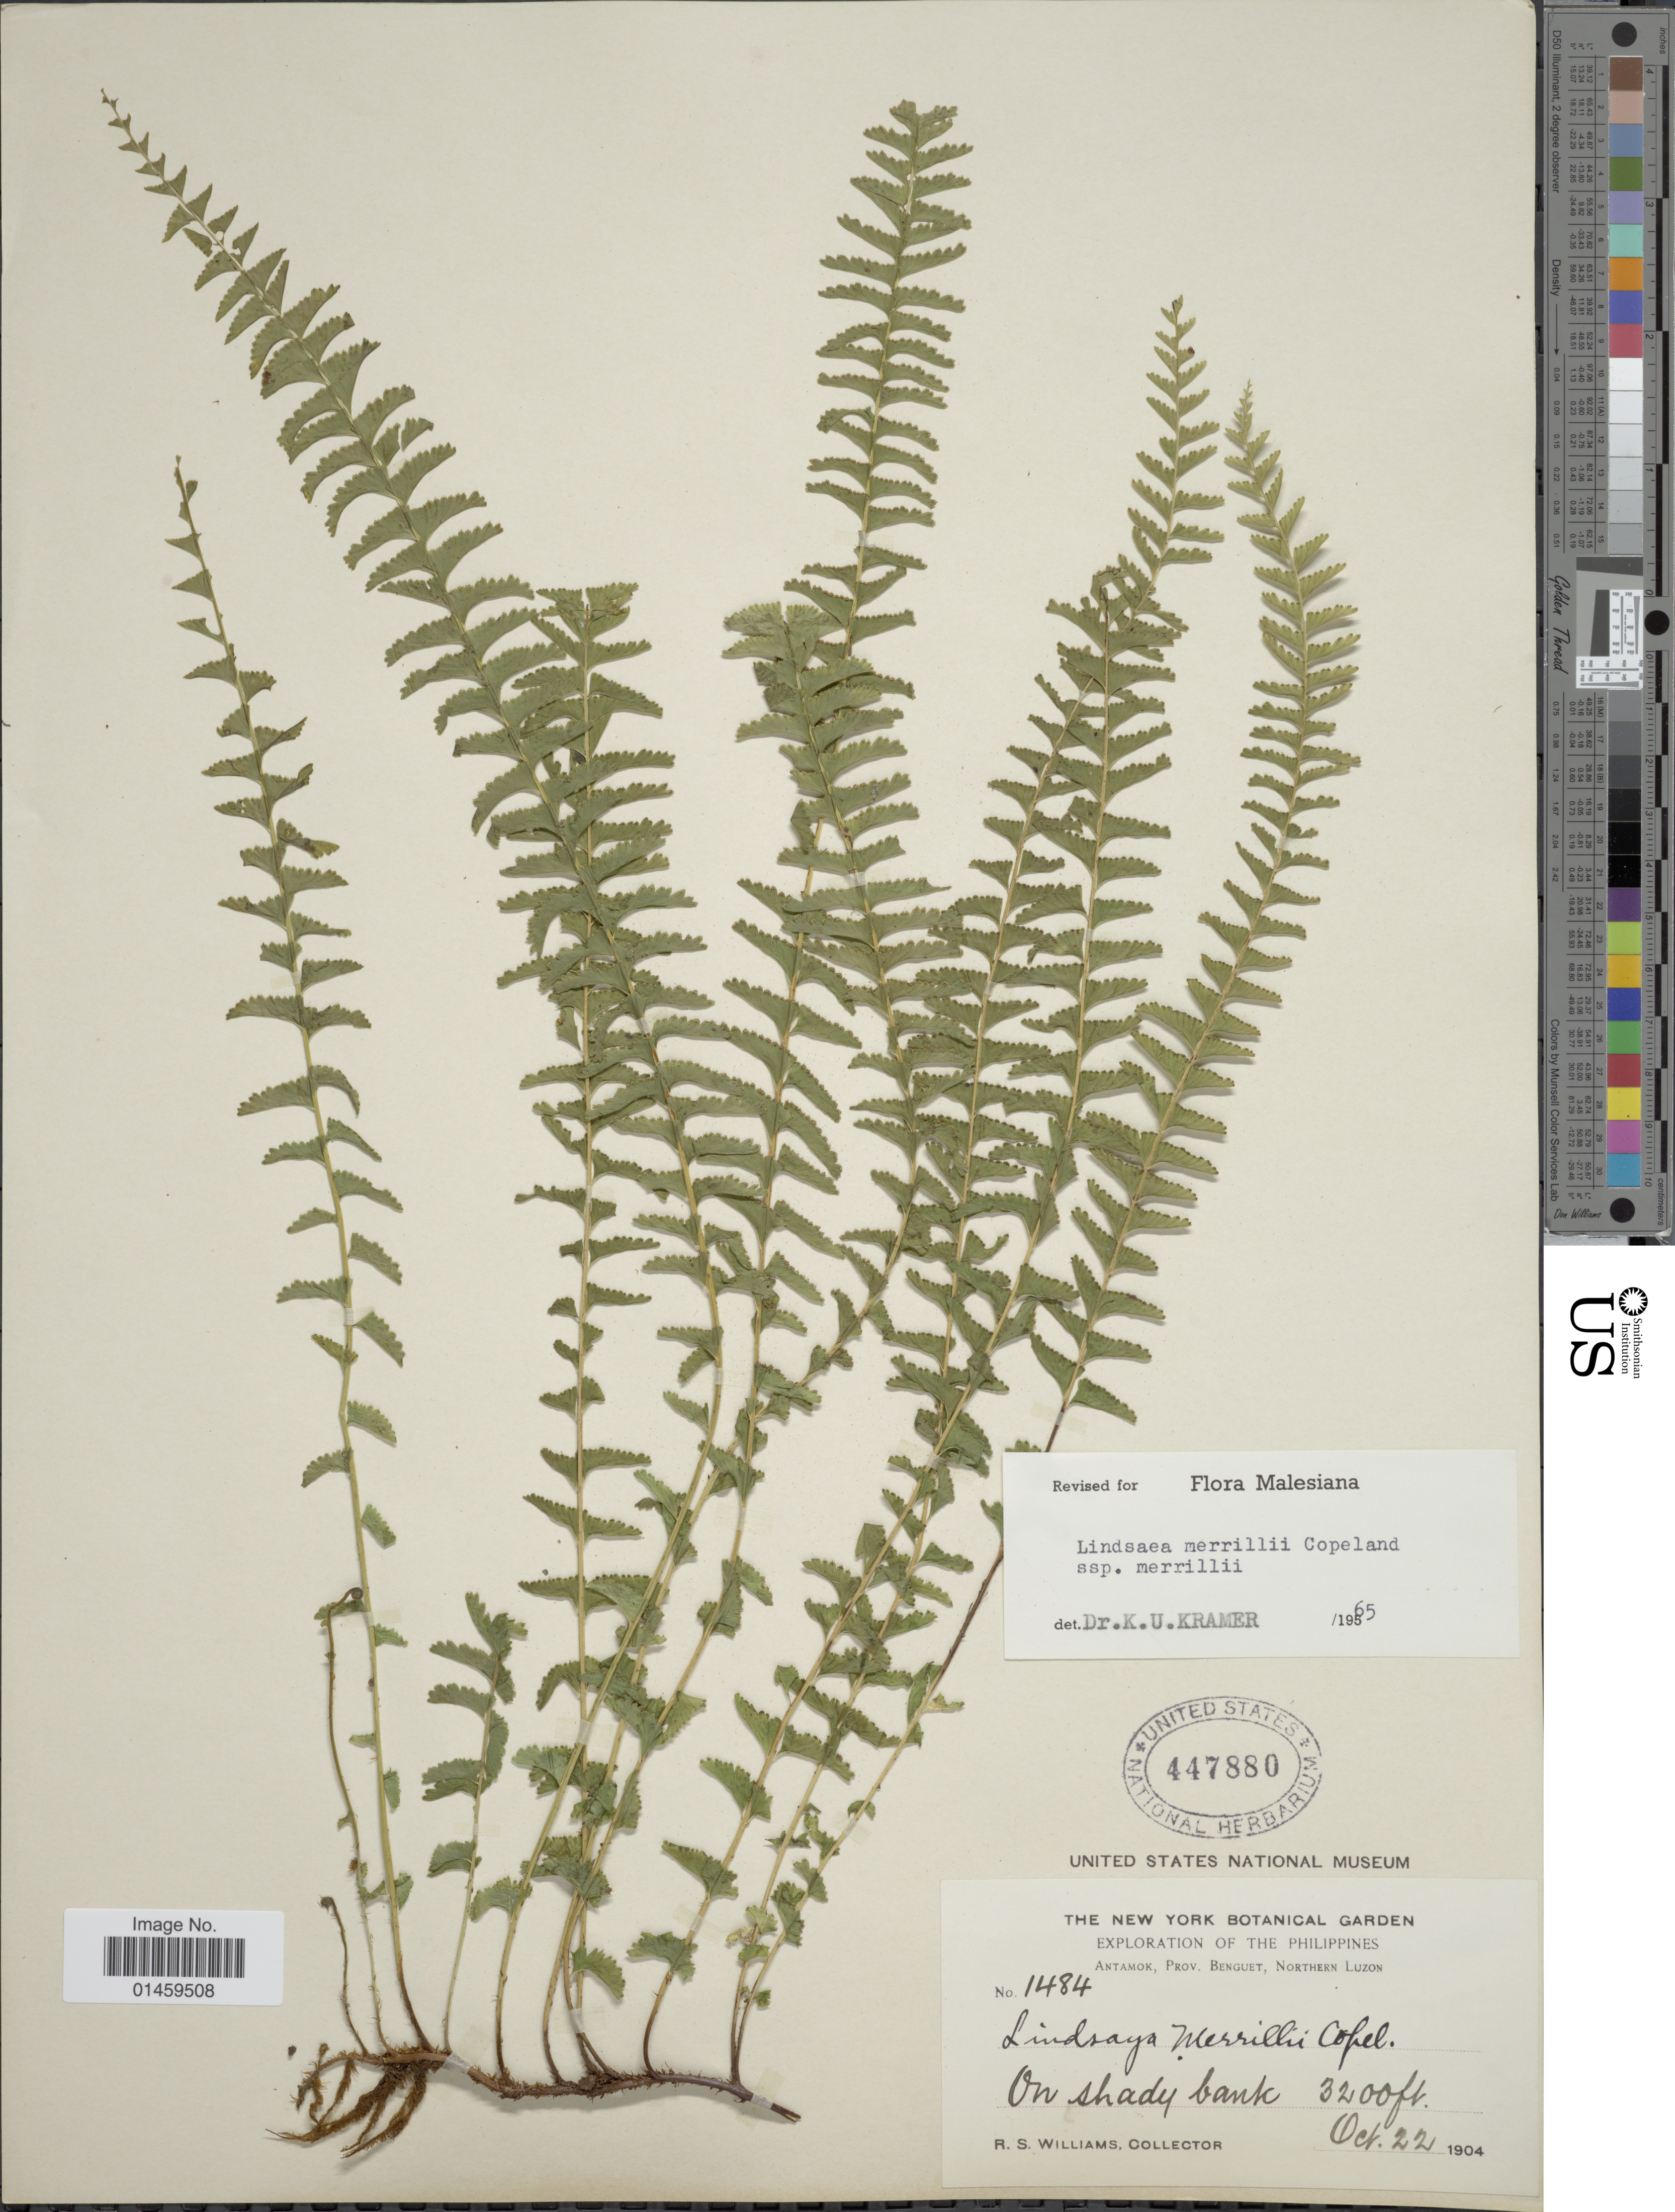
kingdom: Plantae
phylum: Tracheophyta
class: Polypodiopsida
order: Polypodiales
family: Lindsaeaceae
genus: Lindsaea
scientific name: Lindsaea merrillii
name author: Copel. in Perkins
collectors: R. S. Williams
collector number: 1484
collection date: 1904-10-22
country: Philippines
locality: Antamok, Prov. Benguet, Northern Luzon.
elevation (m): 975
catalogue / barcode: US 447880